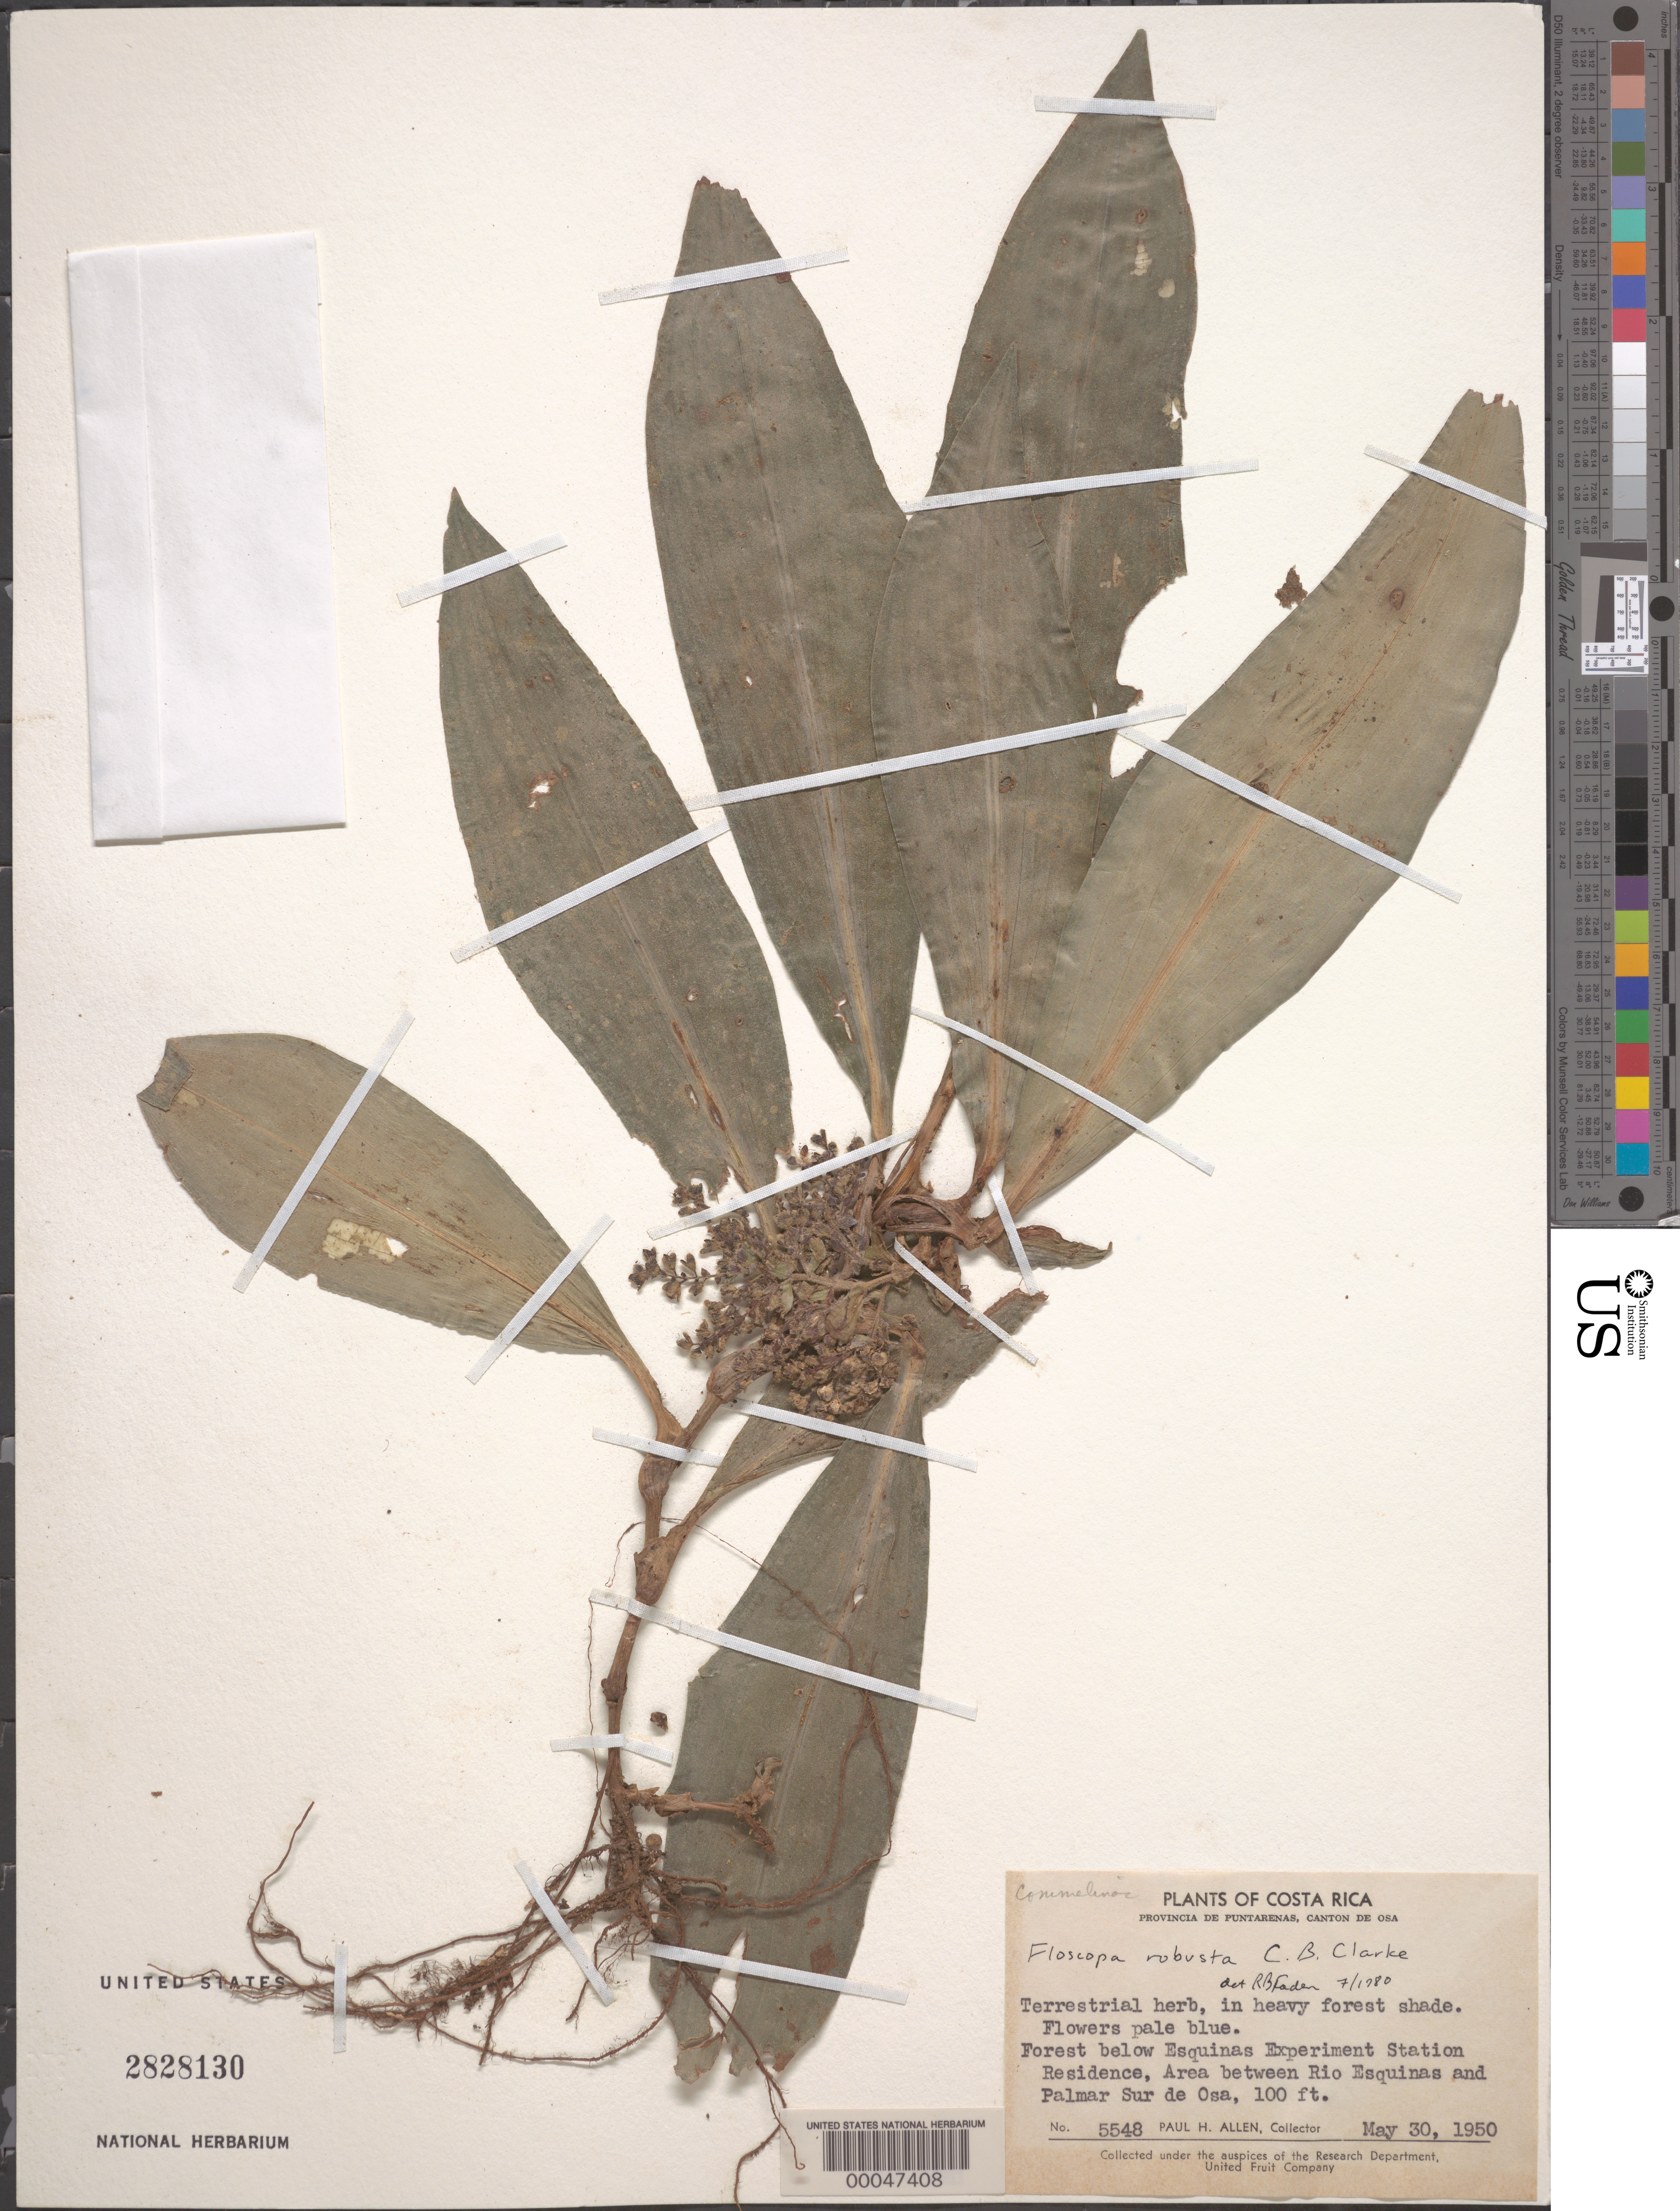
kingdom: Plantae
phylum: Tracheophyta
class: Liliopsida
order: Commelinales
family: Commelinaceae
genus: Floscopa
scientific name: Floscopa robusta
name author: (Seub.) C.B. Clarke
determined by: Faden, Robert B., (US), Smithsonian Institution - National Museum of Natural History (UNITED STATES)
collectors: P. H. Allen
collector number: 5548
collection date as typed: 30 May 1950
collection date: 1950-05-30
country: Costa Rica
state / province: Puntarenas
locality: Between palmar sur de osa and rio esquinas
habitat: Shade; forest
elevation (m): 31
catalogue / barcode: US 2828130